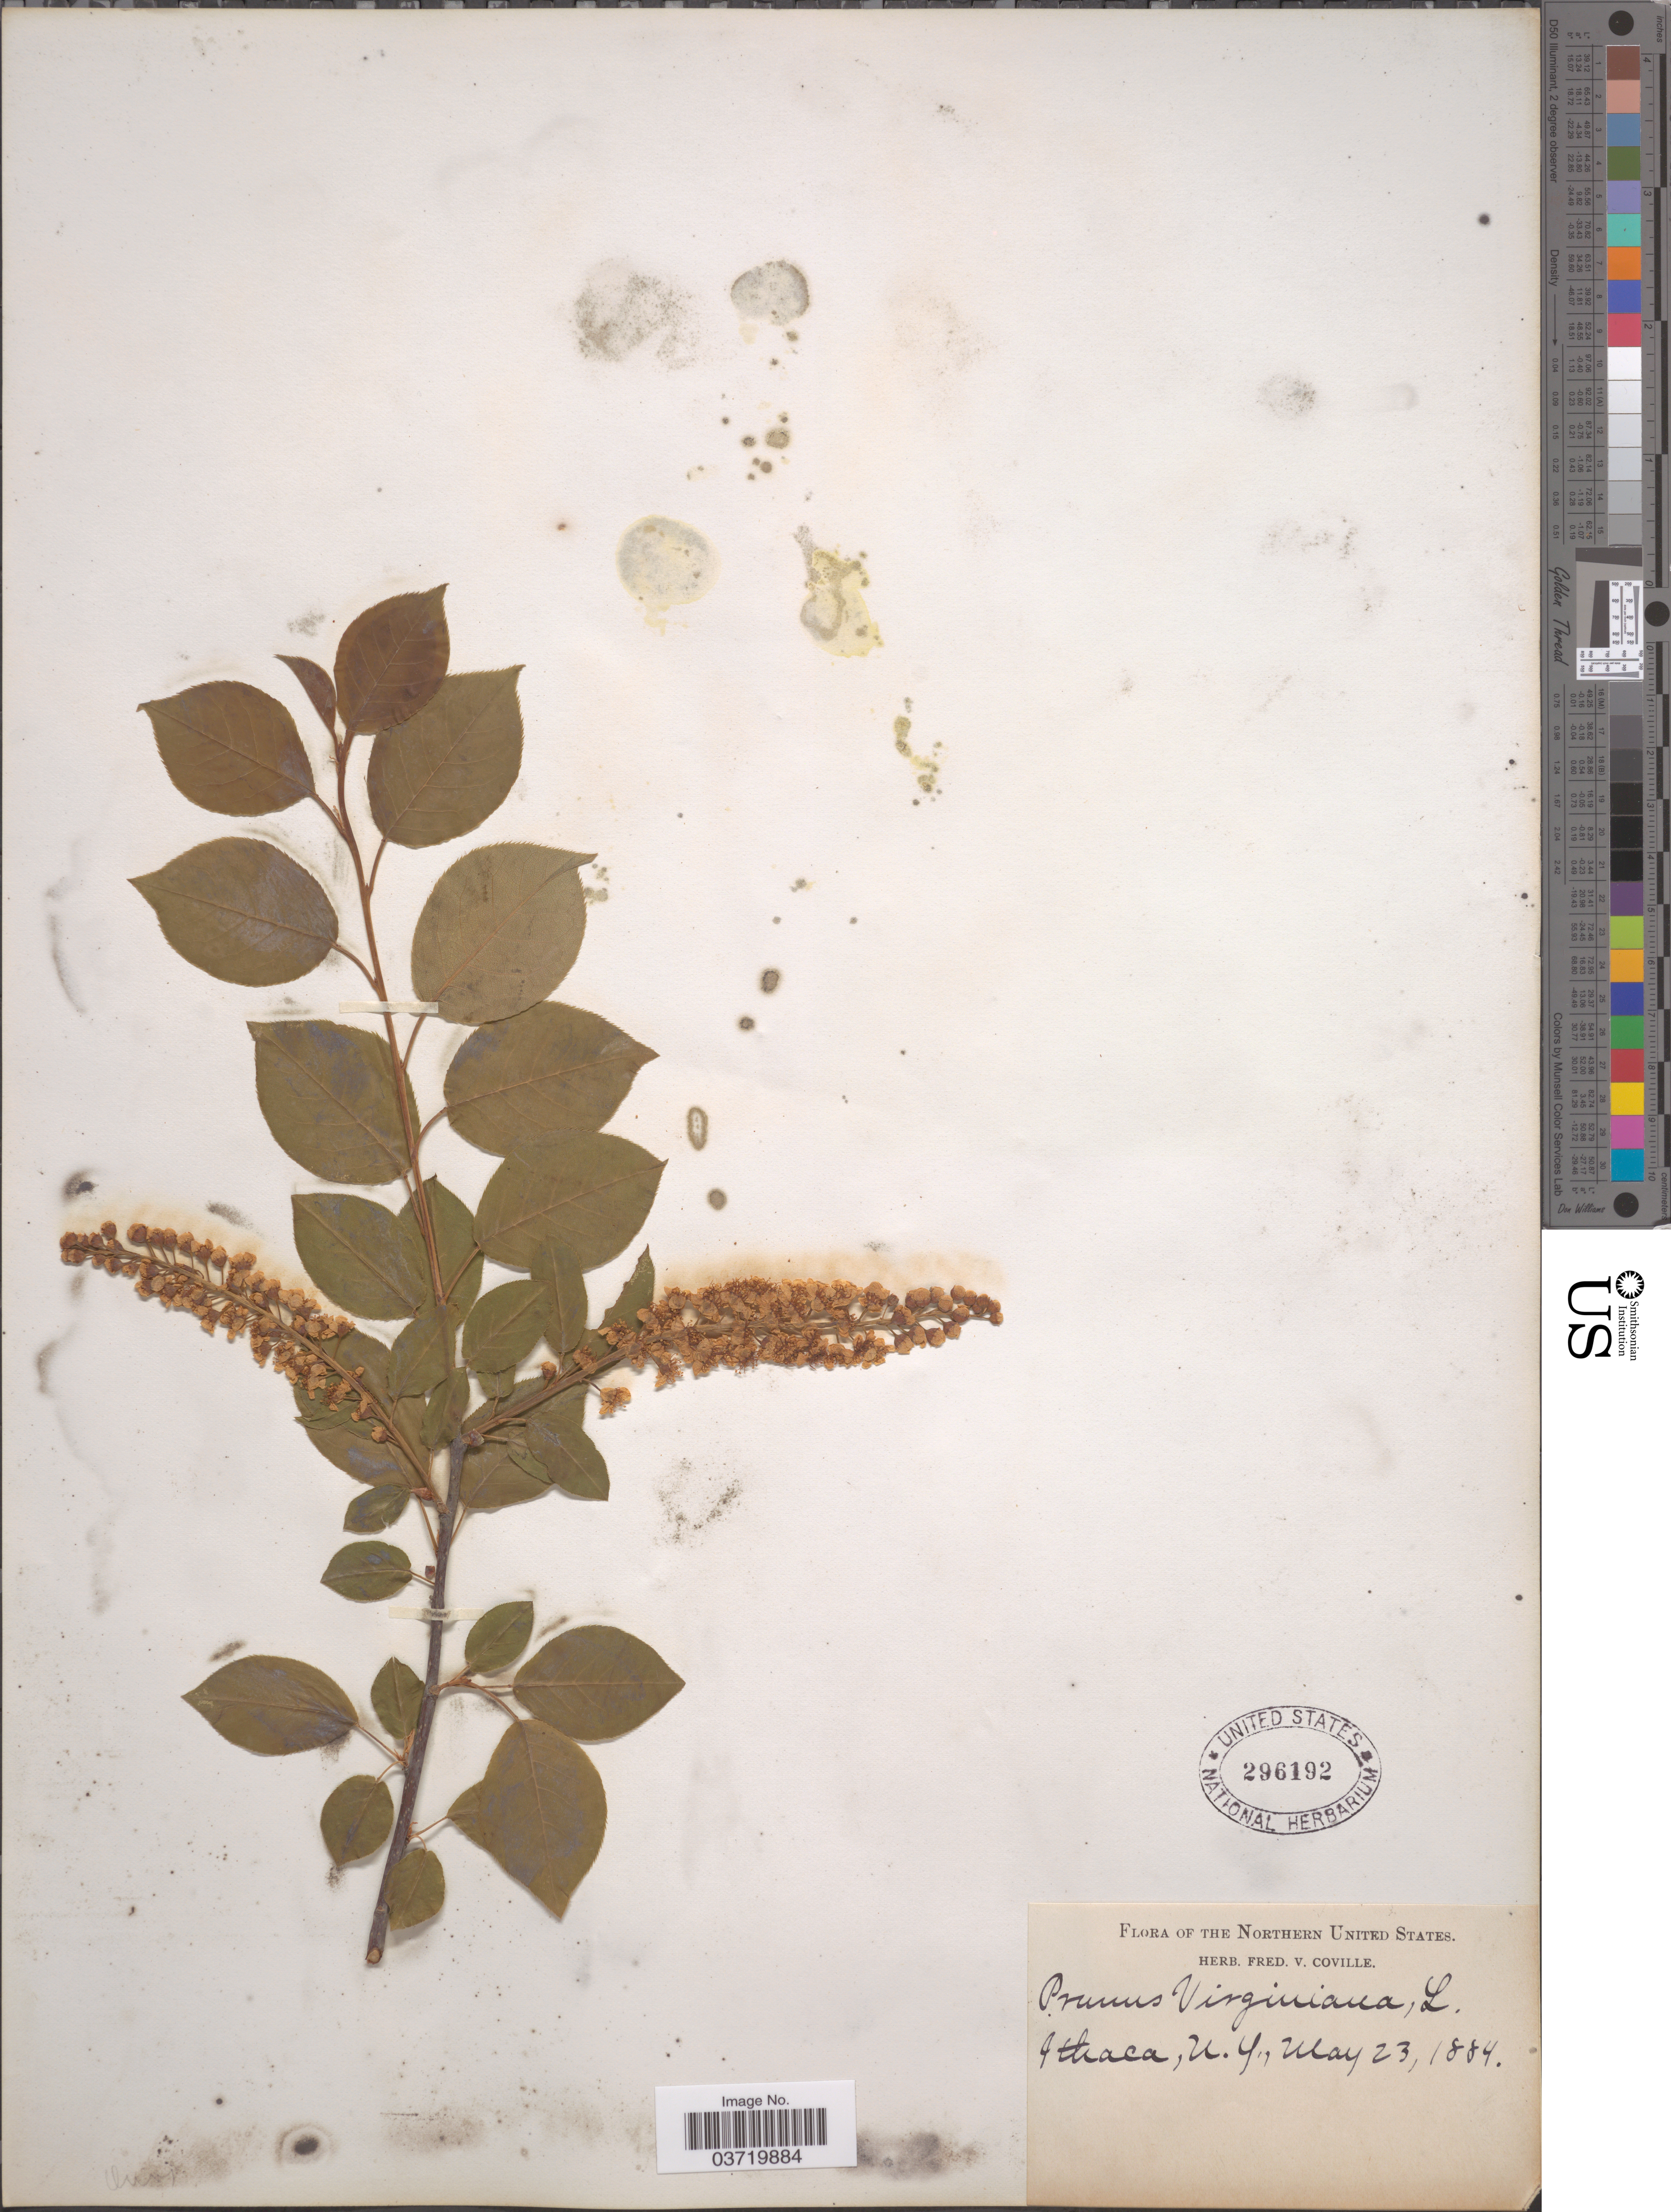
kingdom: Plantae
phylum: Tracheophyta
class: Magnoliopsida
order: Rosales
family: Rosaceae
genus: Prunus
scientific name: Prunus virginiana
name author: L.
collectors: ex herb. Fred. V. Coville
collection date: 1884-05-23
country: United States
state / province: New York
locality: Ithaca. Northern United States.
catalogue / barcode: US 296192